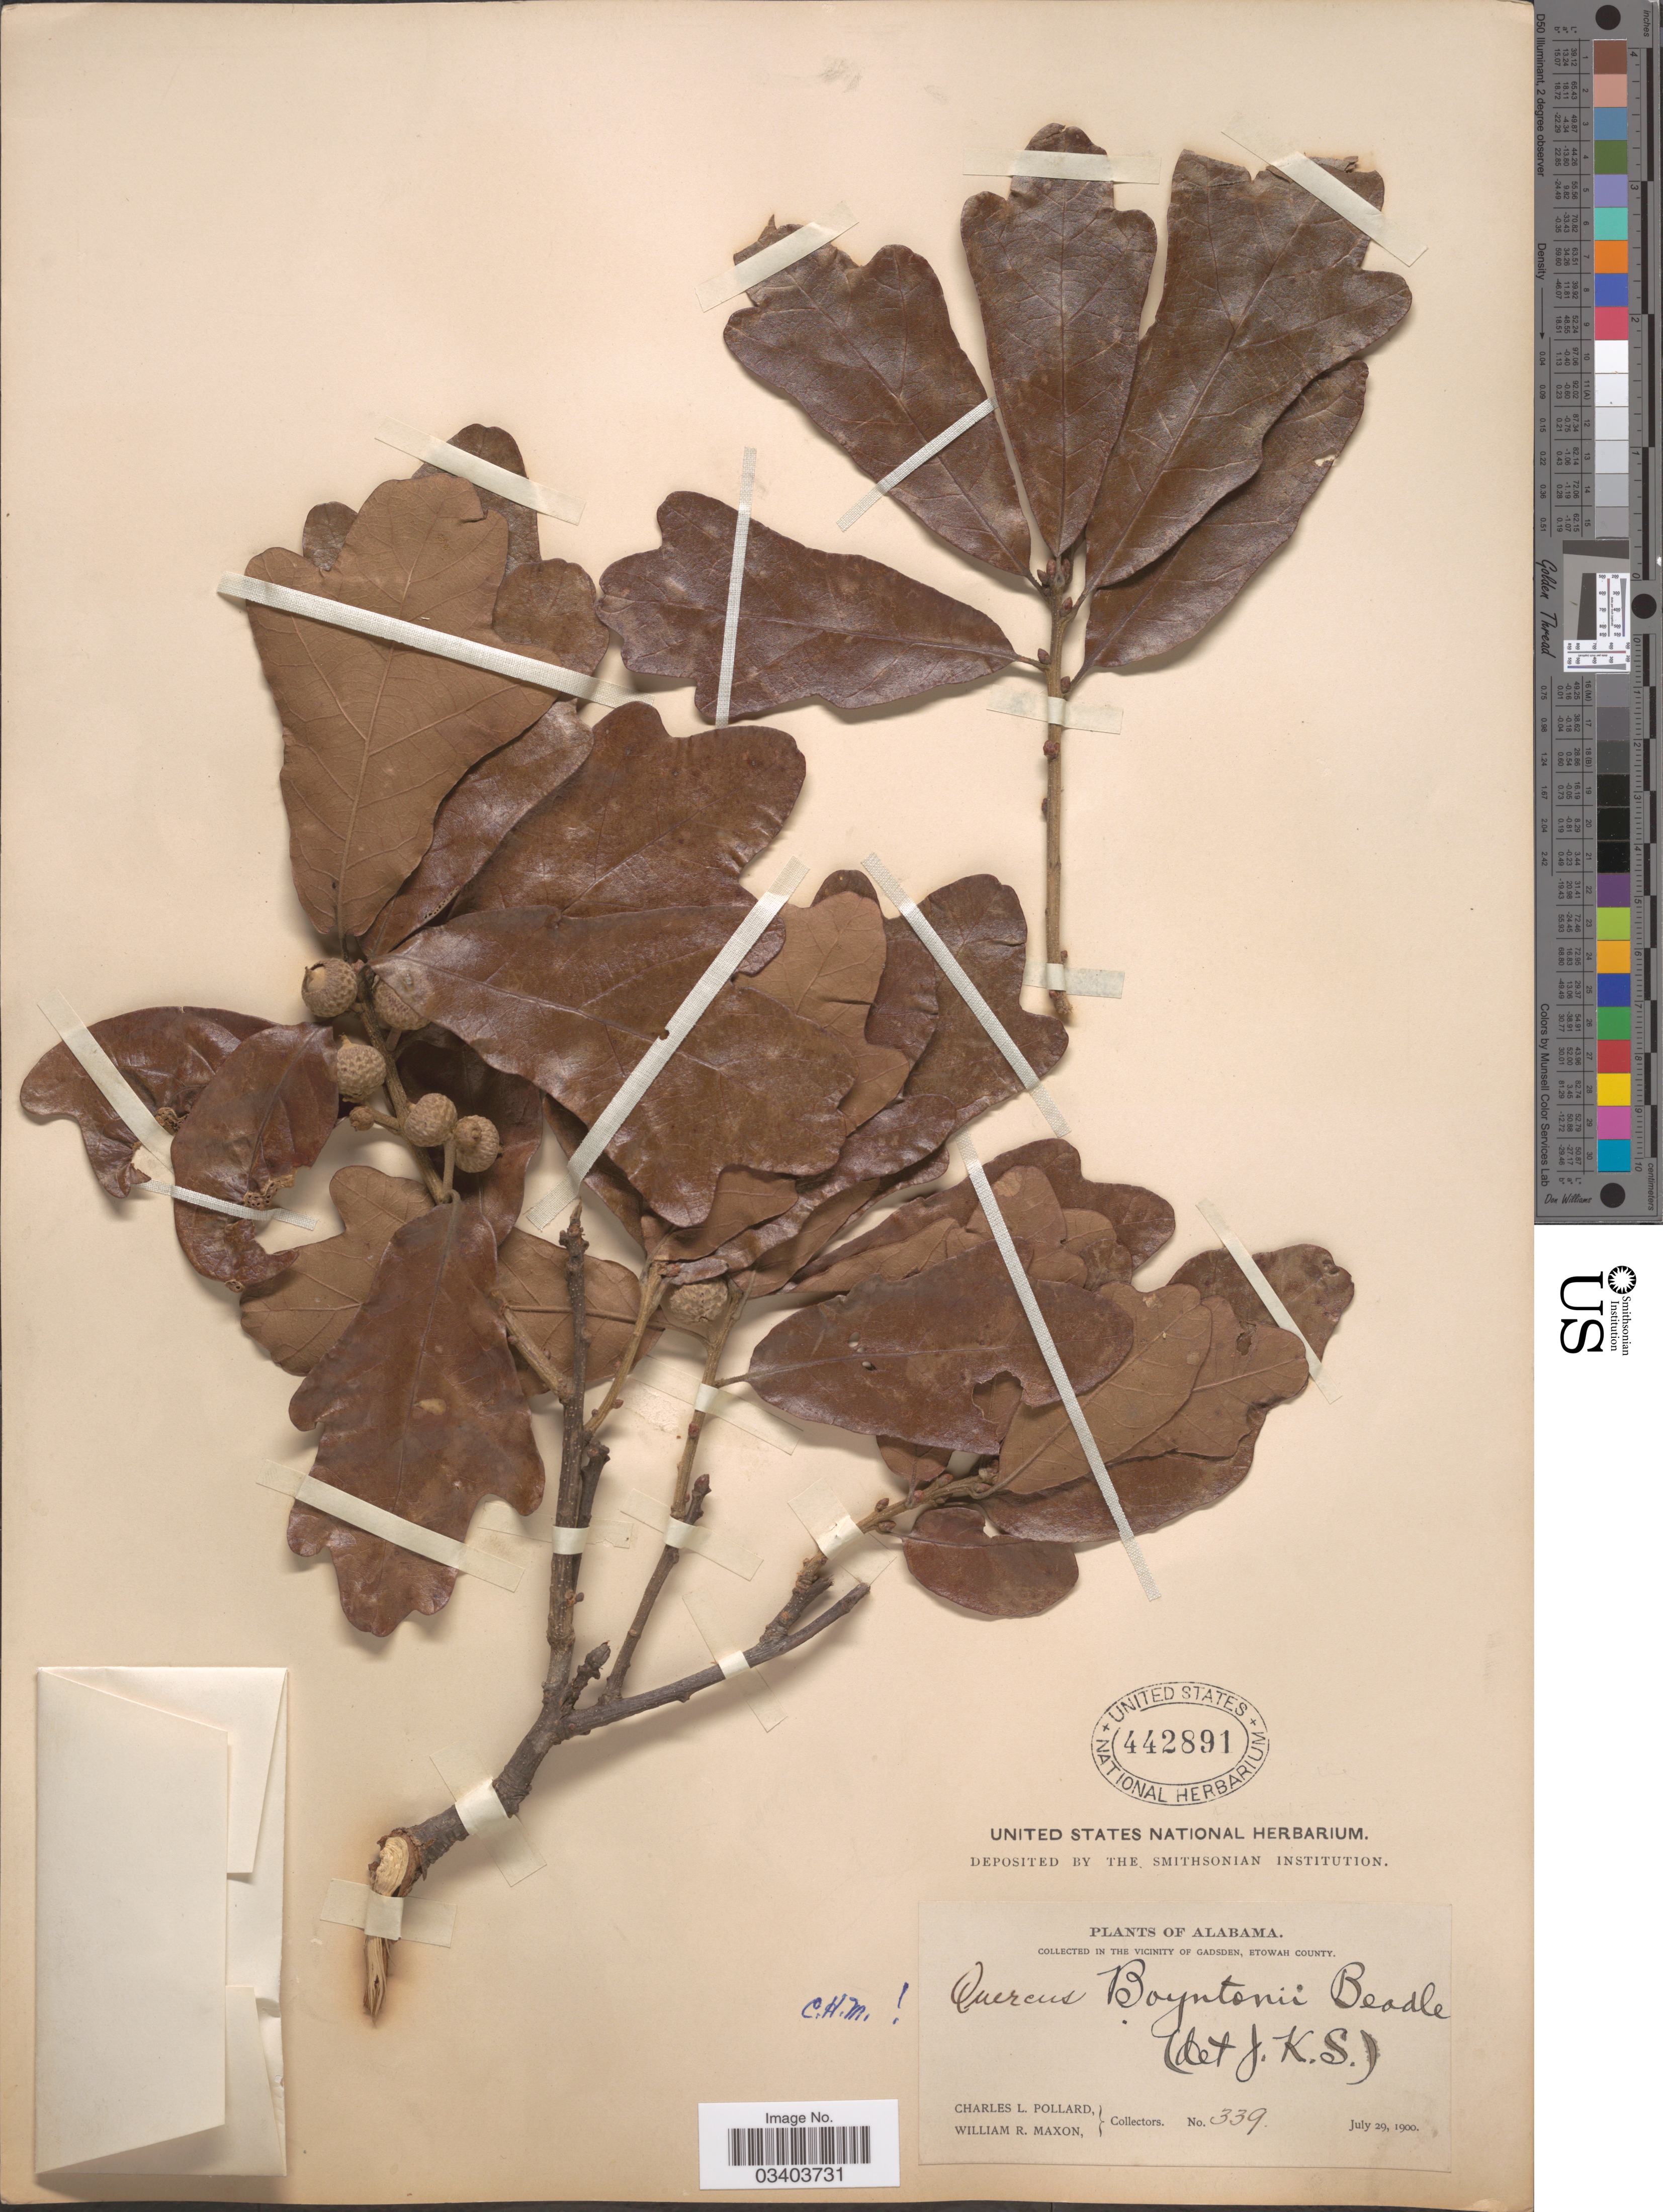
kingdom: Plantae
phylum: Tracheophyta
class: Magnoliopsida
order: Fagales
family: Fagaceae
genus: Quercus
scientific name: Quercus boyntoni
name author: Beadle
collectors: C. L. Pollard & W. R. Maxon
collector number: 339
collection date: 1900-07-29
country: United States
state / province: Alabama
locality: Vicinity of Gadsden, Etowah County.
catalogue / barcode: US 442891